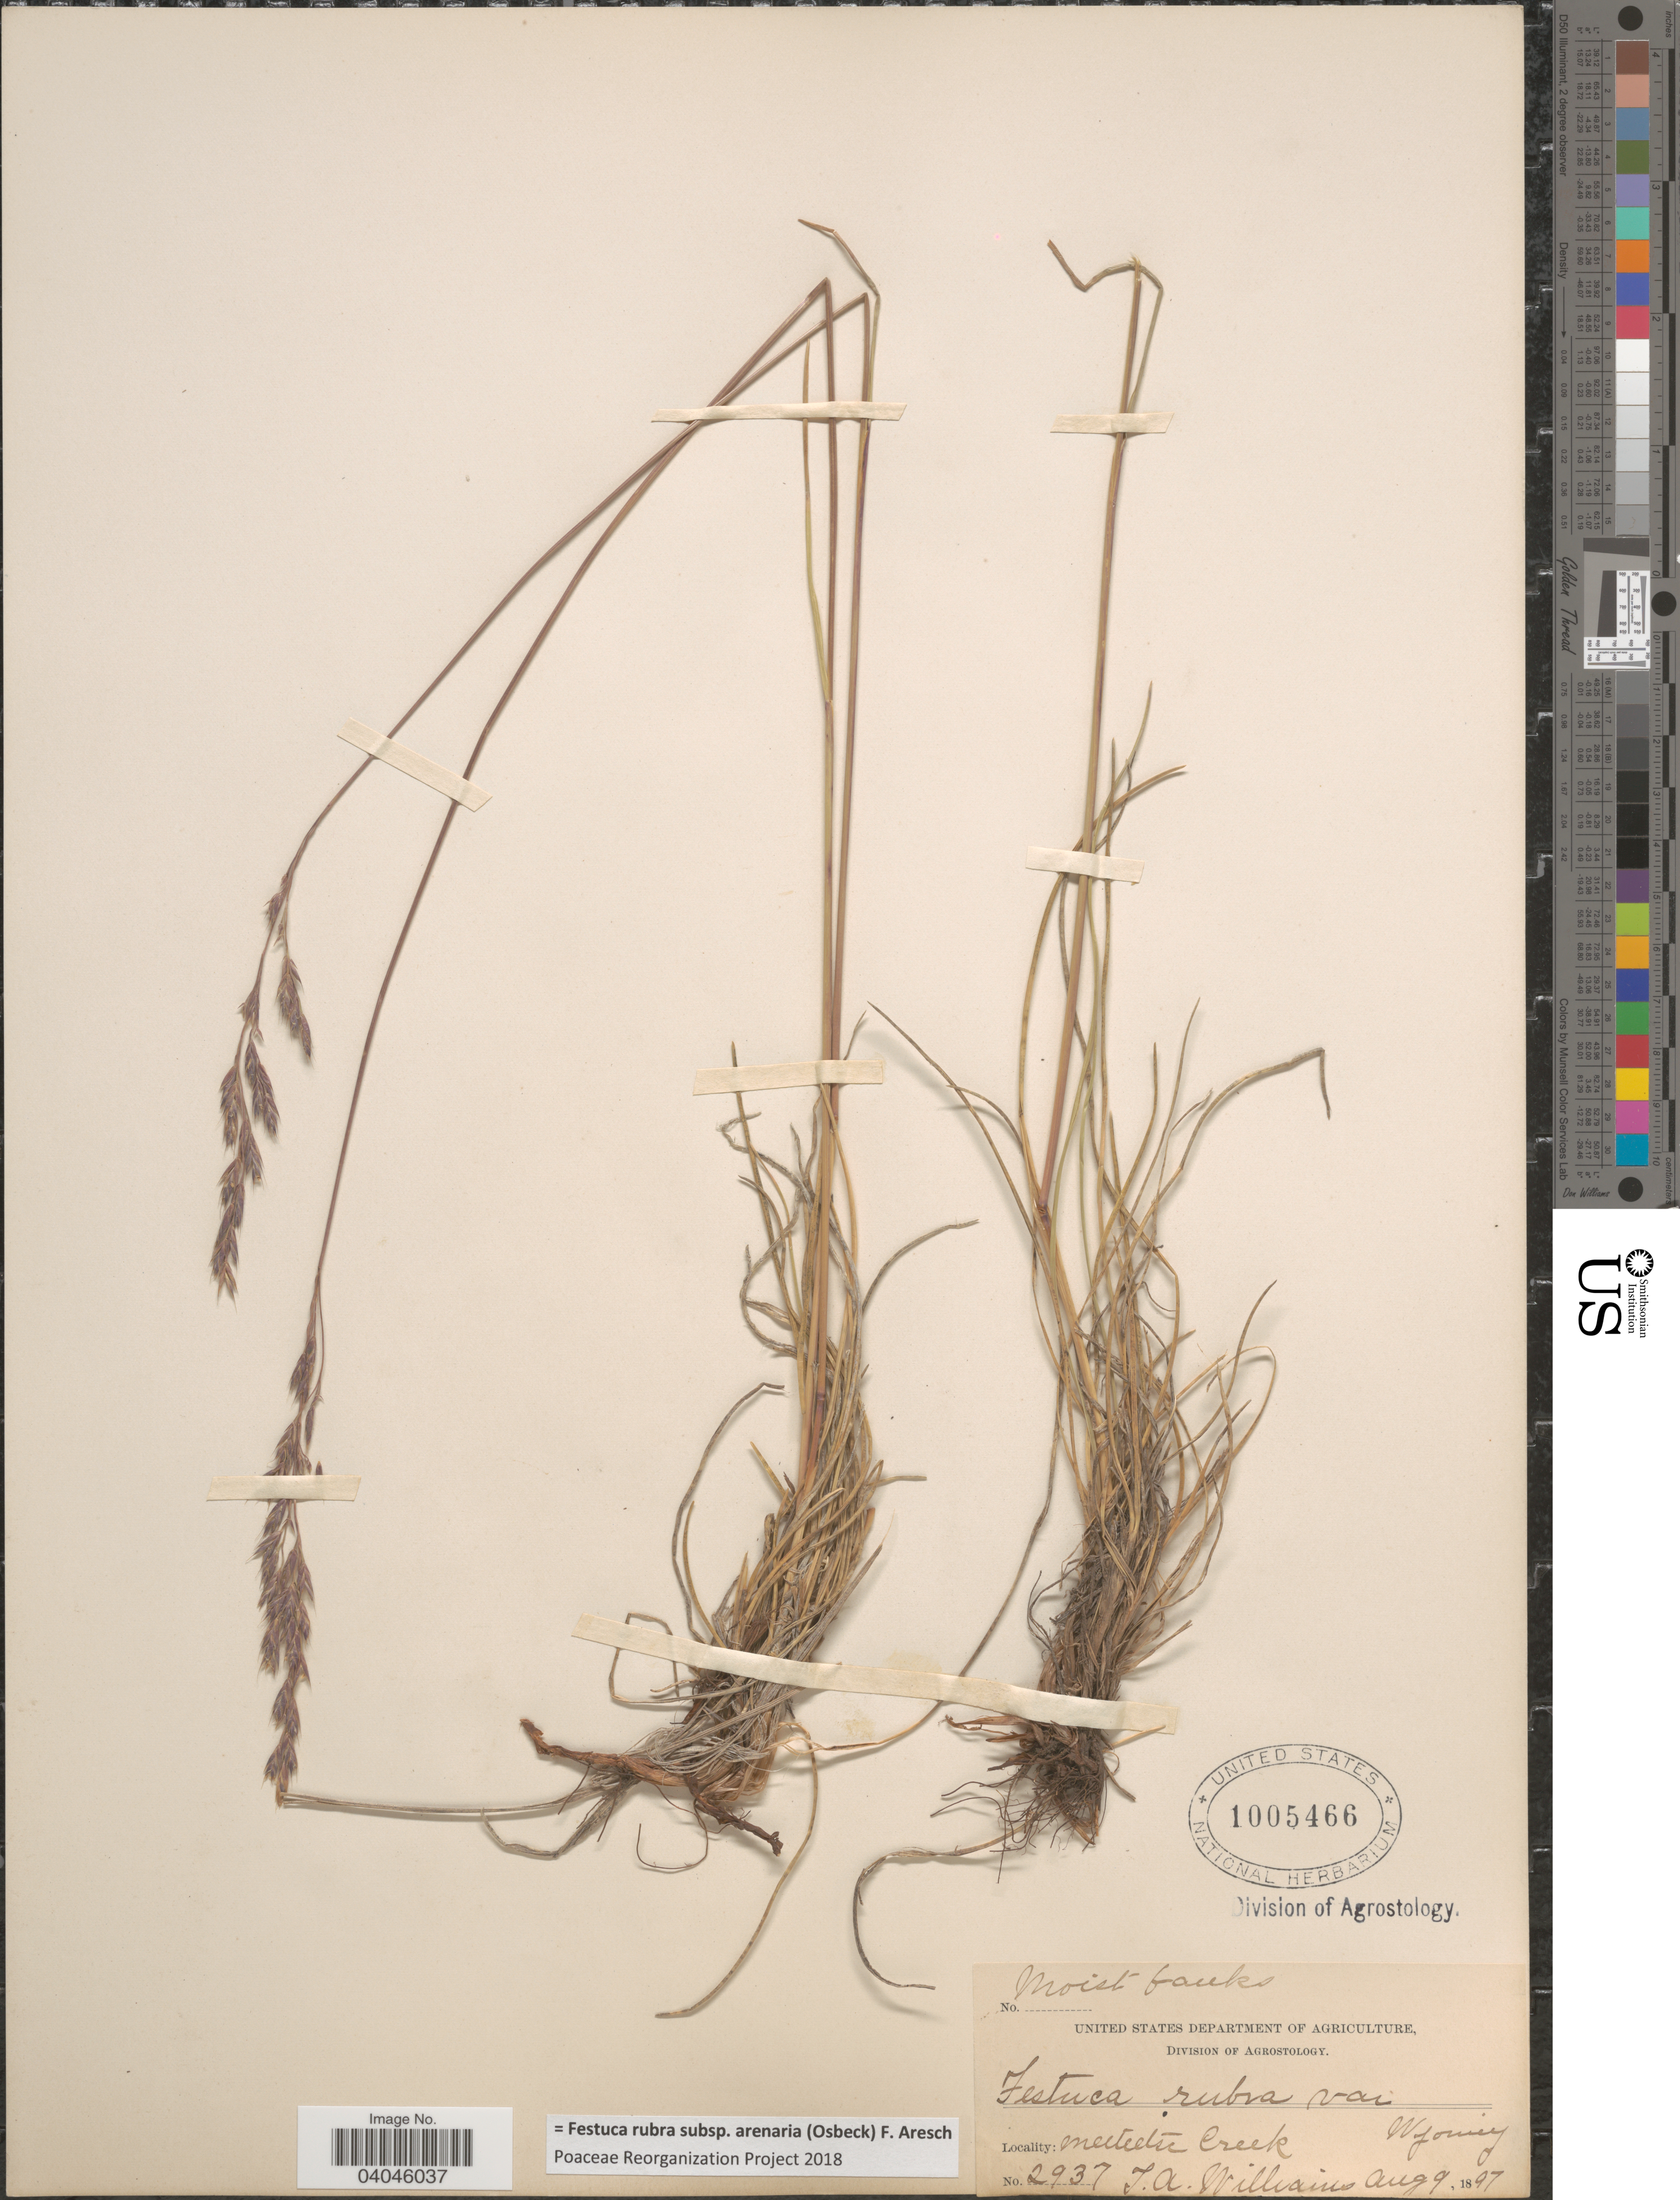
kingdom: Plantae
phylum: Tracheophyta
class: Liliopsida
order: Poales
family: Poaceae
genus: Festuca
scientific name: Festuca rubra subsp. arenaria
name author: (Osbeck) F. Aresch.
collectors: T. Williams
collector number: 2937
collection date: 1897-08-09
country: United States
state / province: Wyoming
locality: Meeteetse Creek.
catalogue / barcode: US 1005466